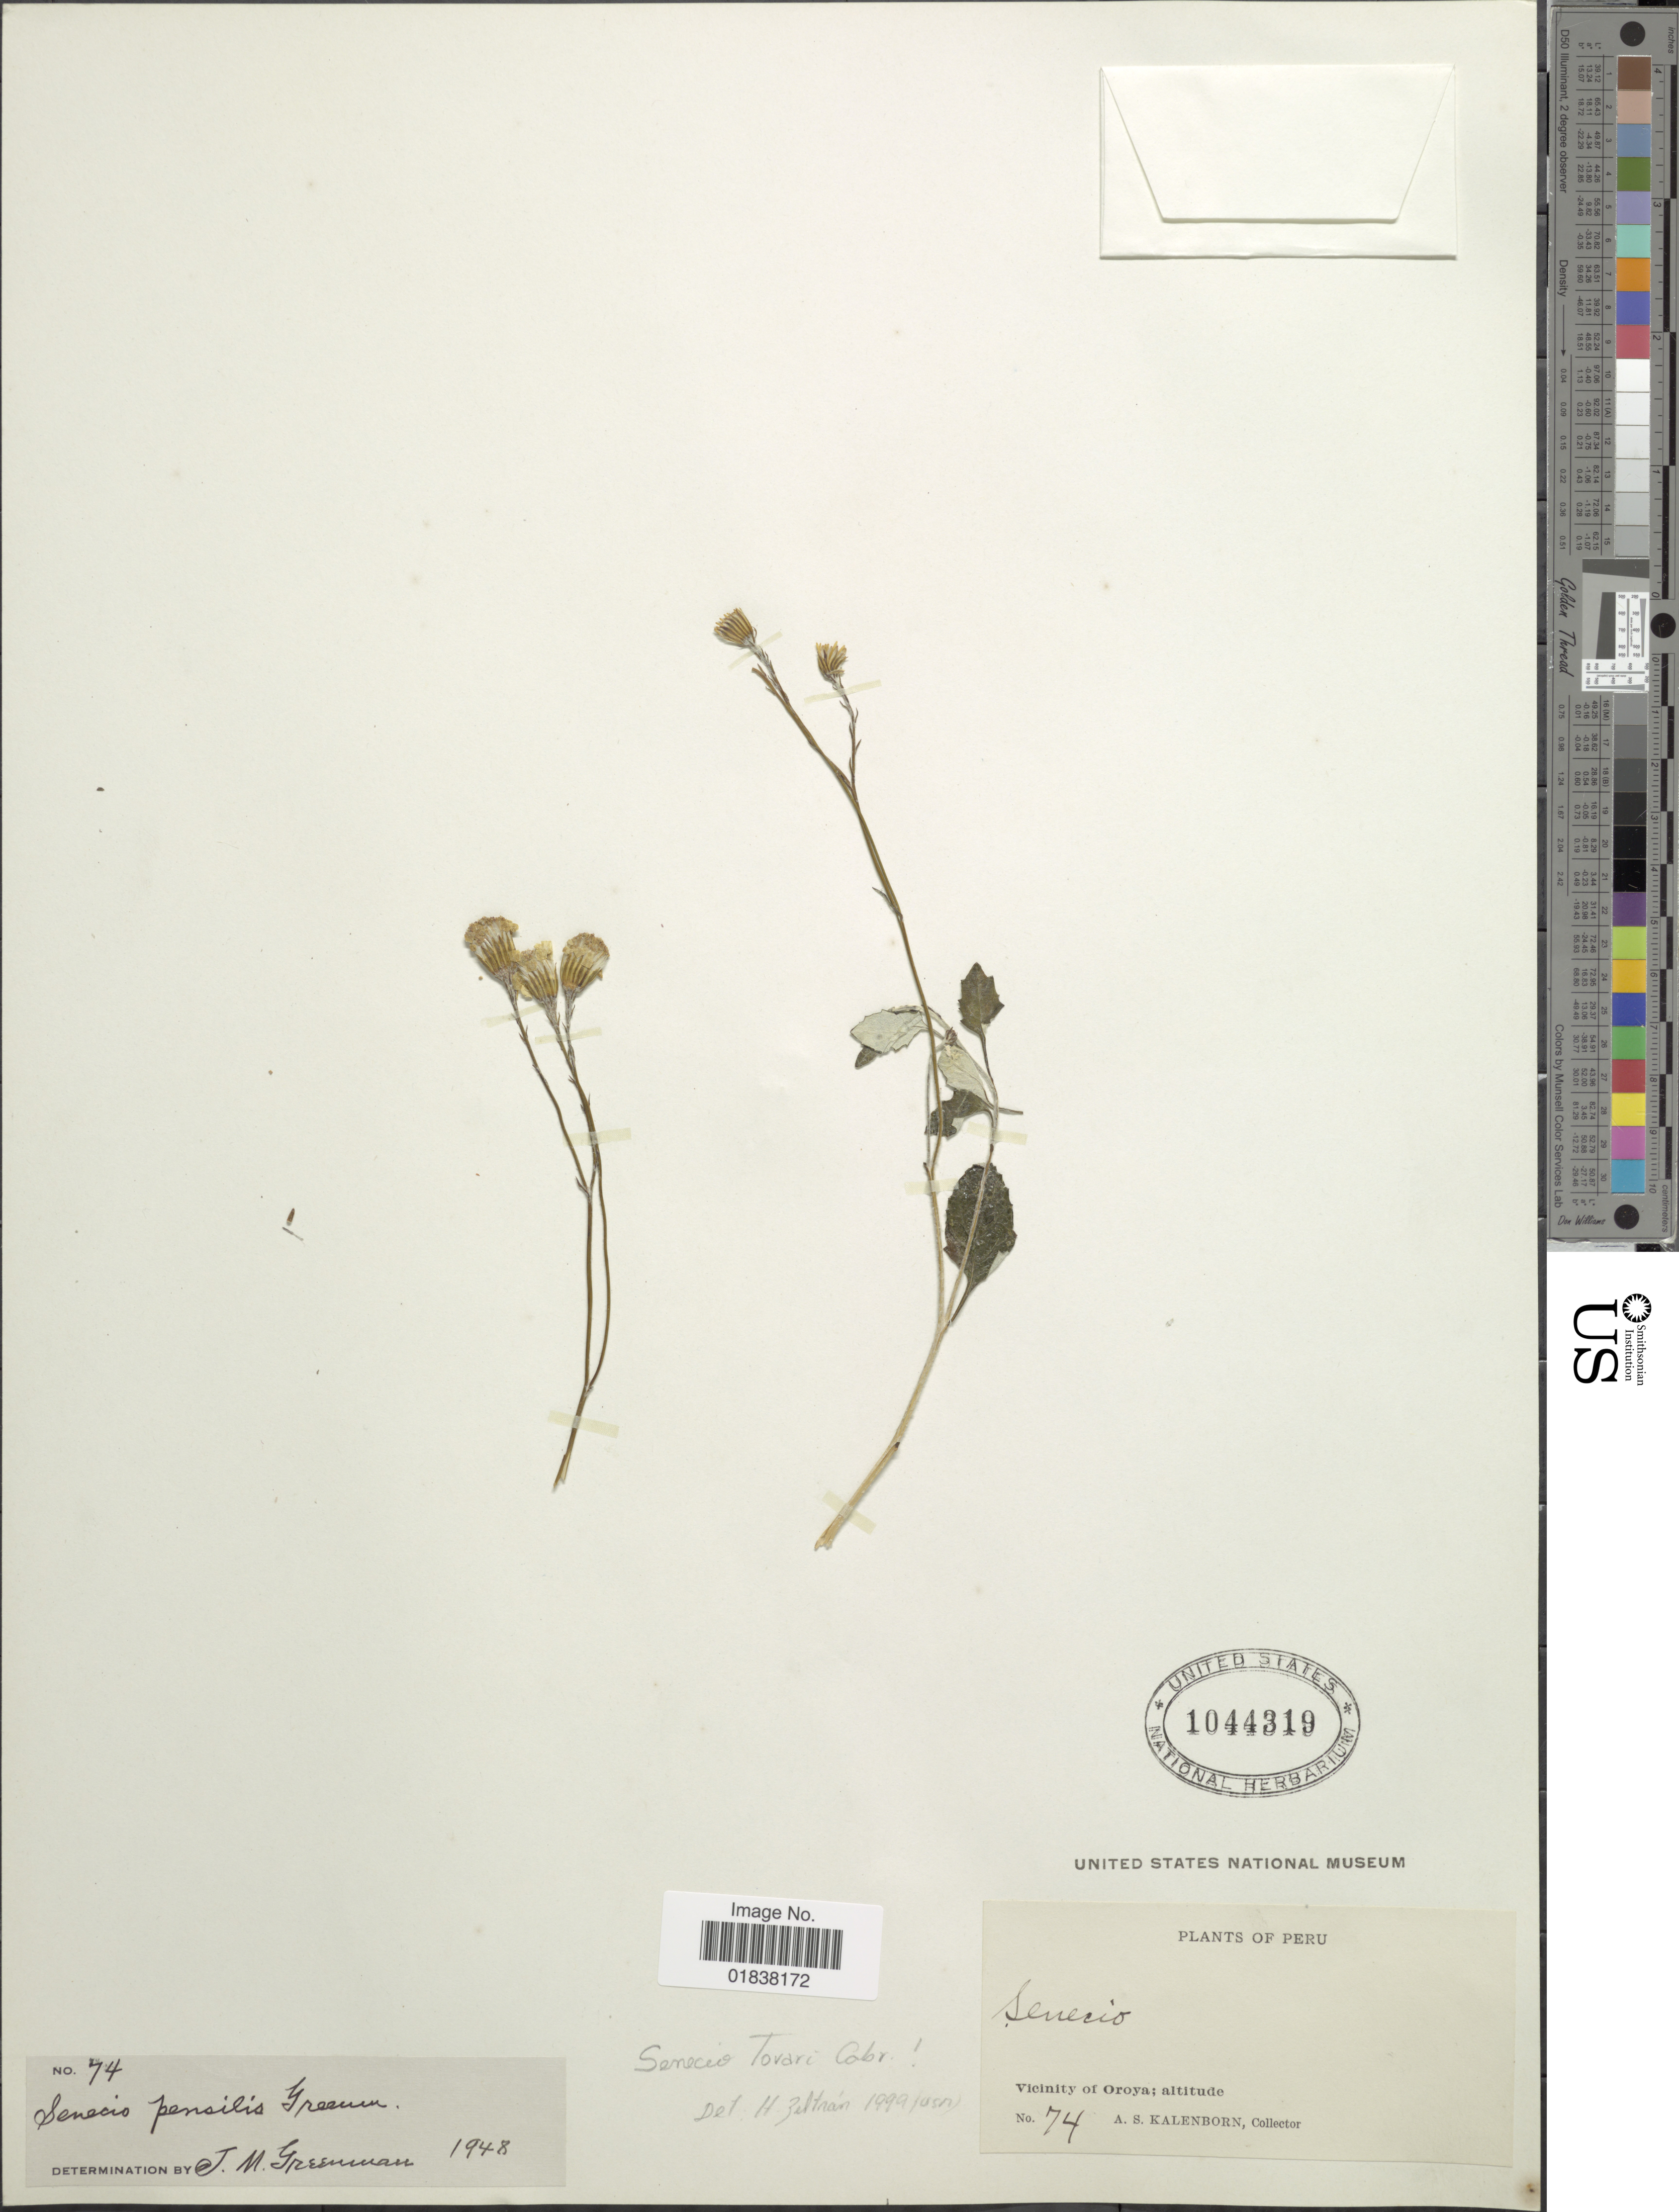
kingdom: Plantae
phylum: Tracheophyta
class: Magnoliopsida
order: Asterales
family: Asteraceae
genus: Senecio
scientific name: Senecio pensilis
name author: Greenm.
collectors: A. Kalenborn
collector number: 74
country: Peru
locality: Vicinity of Oroya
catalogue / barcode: US 1044319